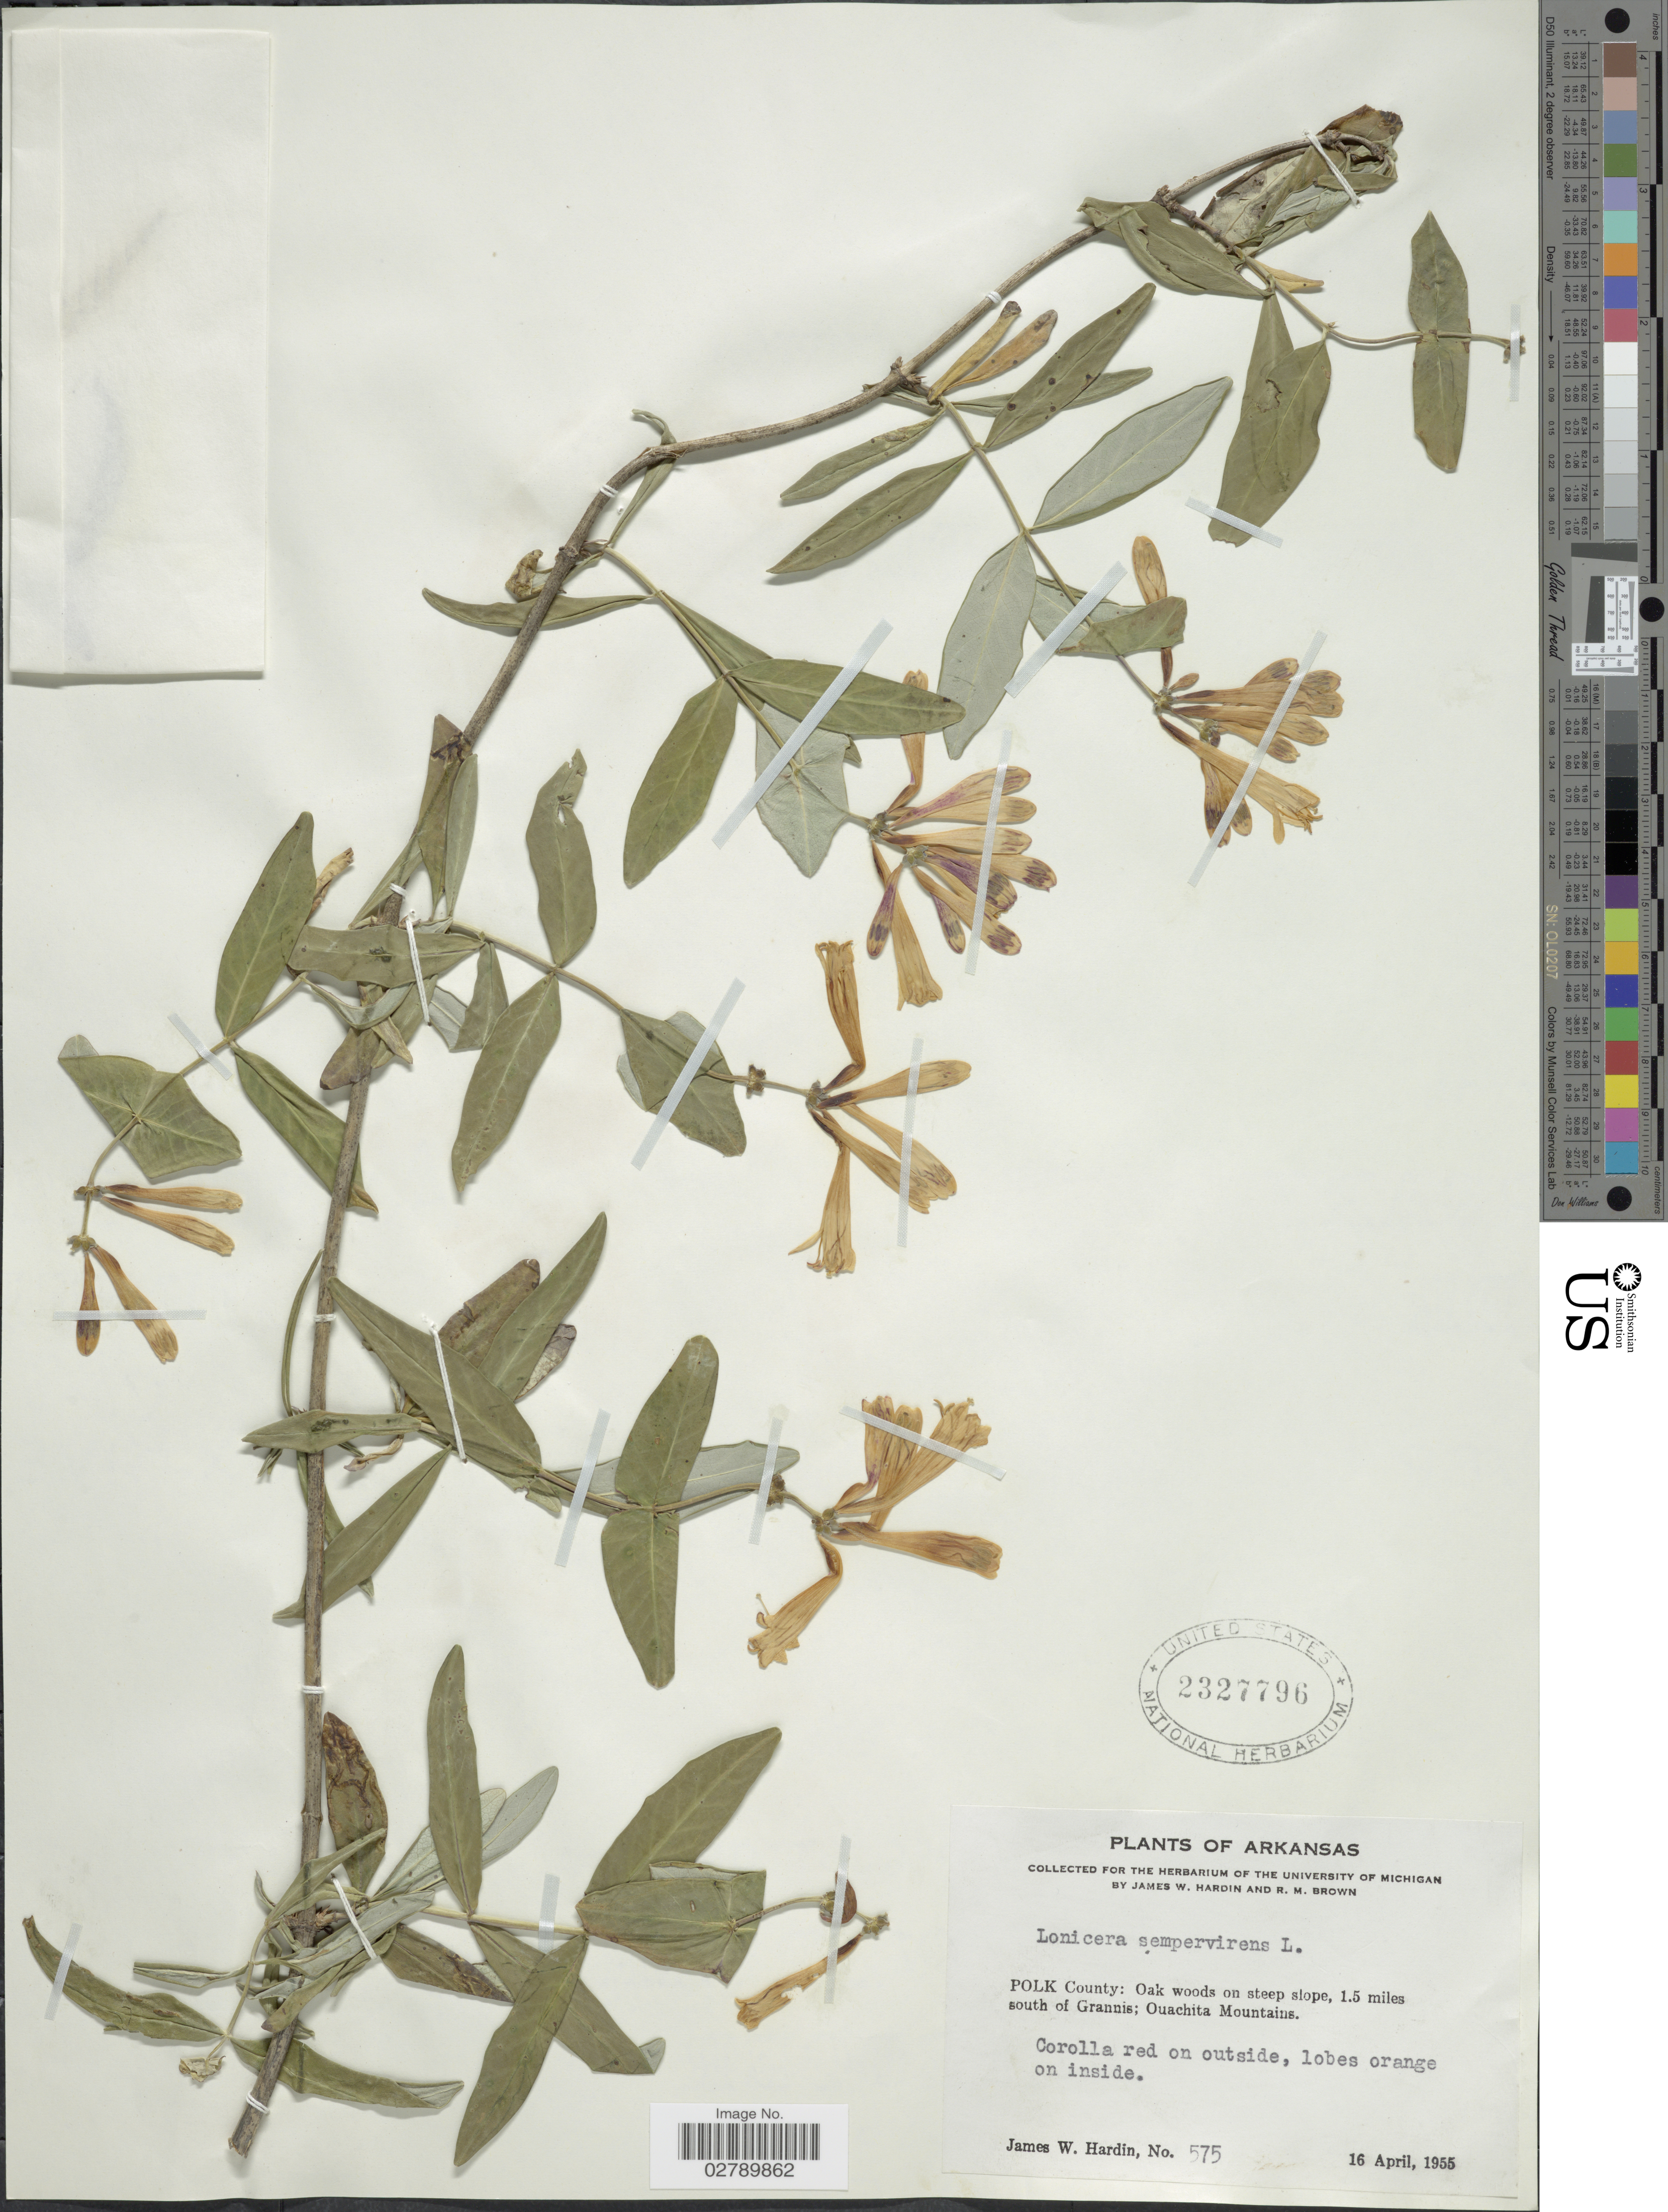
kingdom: Plantae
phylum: Tracheophyta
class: Magnoliopsida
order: Dipsacales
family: Caprifoliaceae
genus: Lonicera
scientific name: Lonicera sempervirens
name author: L.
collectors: J. W. Hardin & R. M. Brown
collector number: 575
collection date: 1955-04-16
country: United States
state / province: Arkansas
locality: Polk County: Oak woods on steep slope, 1.5 miles south of Grannis; Ouachita Mountains.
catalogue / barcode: US 2327796